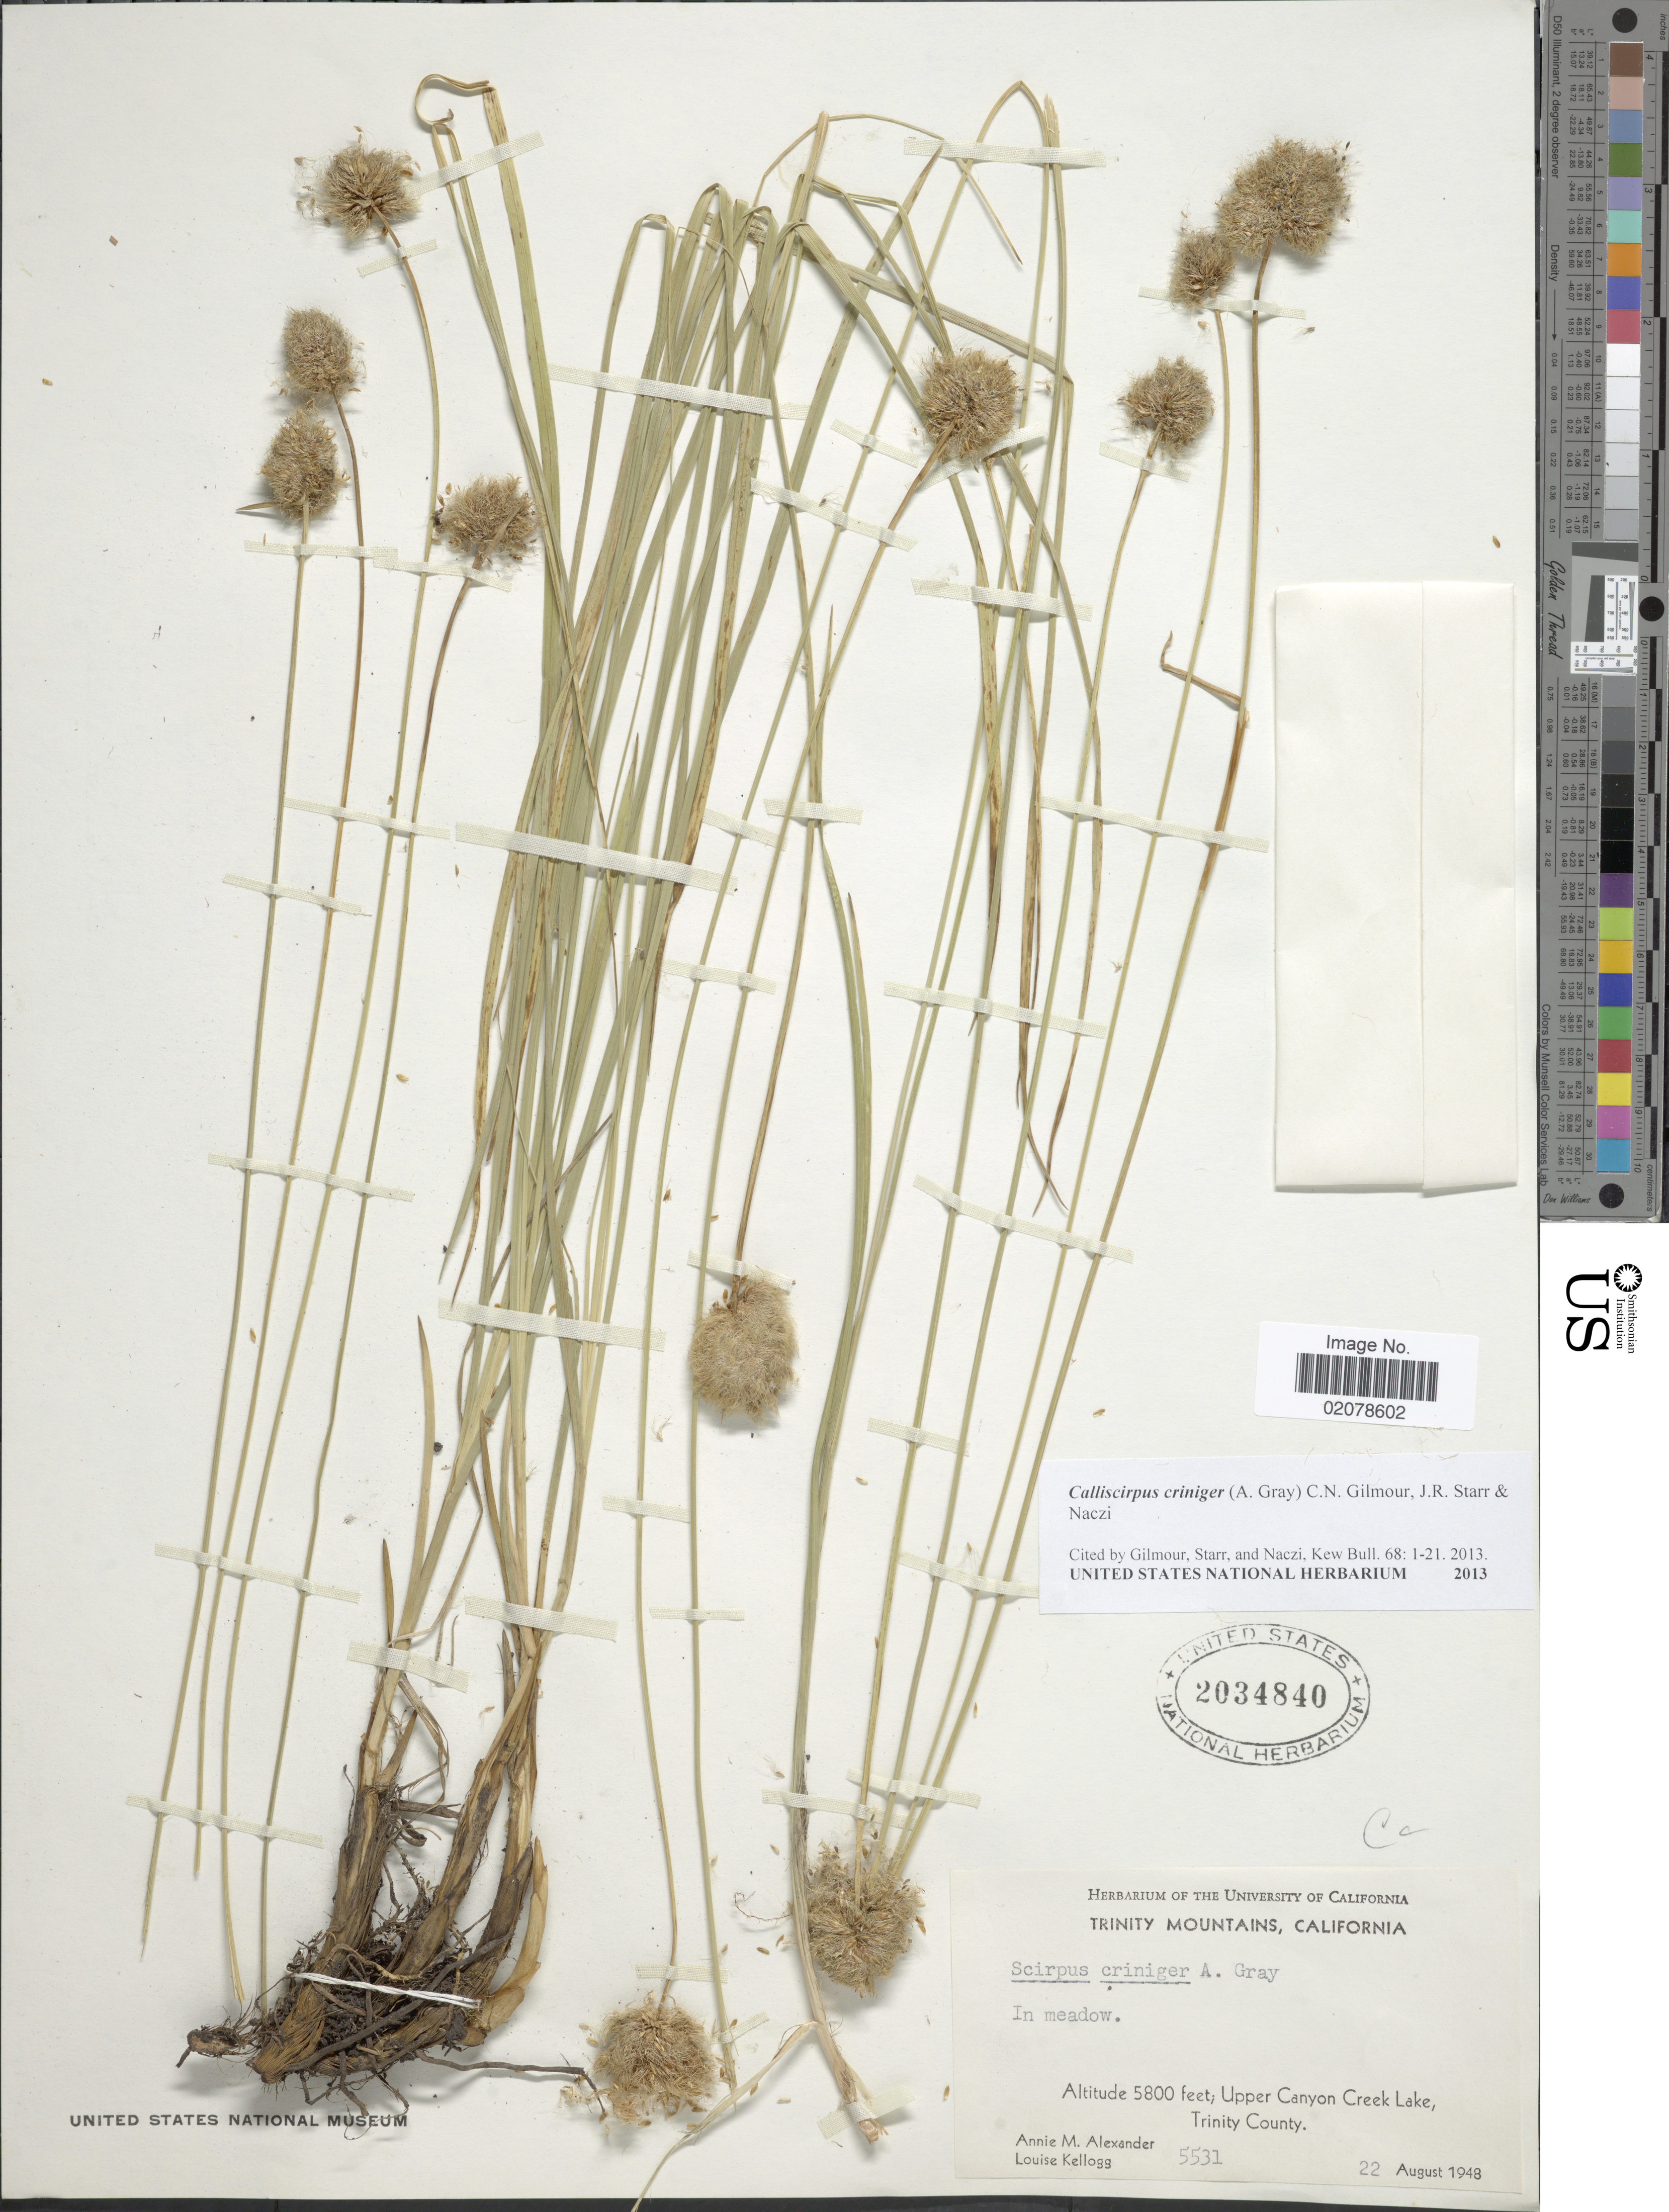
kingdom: Plantae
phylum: Tracheophyta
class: Liliopsida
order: Poales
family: Cyperaceae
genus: Calliscirpus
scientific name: Calliscirpus criniger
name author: (A. Gray) C.N. Gilmour et al.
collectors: A. M. Alexander & L. Kellogg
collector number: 5531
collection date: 1948-08-22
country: United States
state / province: California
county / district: Trinity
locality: Upper Canyon Creek Lake, Trinity County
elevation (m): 1768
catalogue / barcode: US 2034840